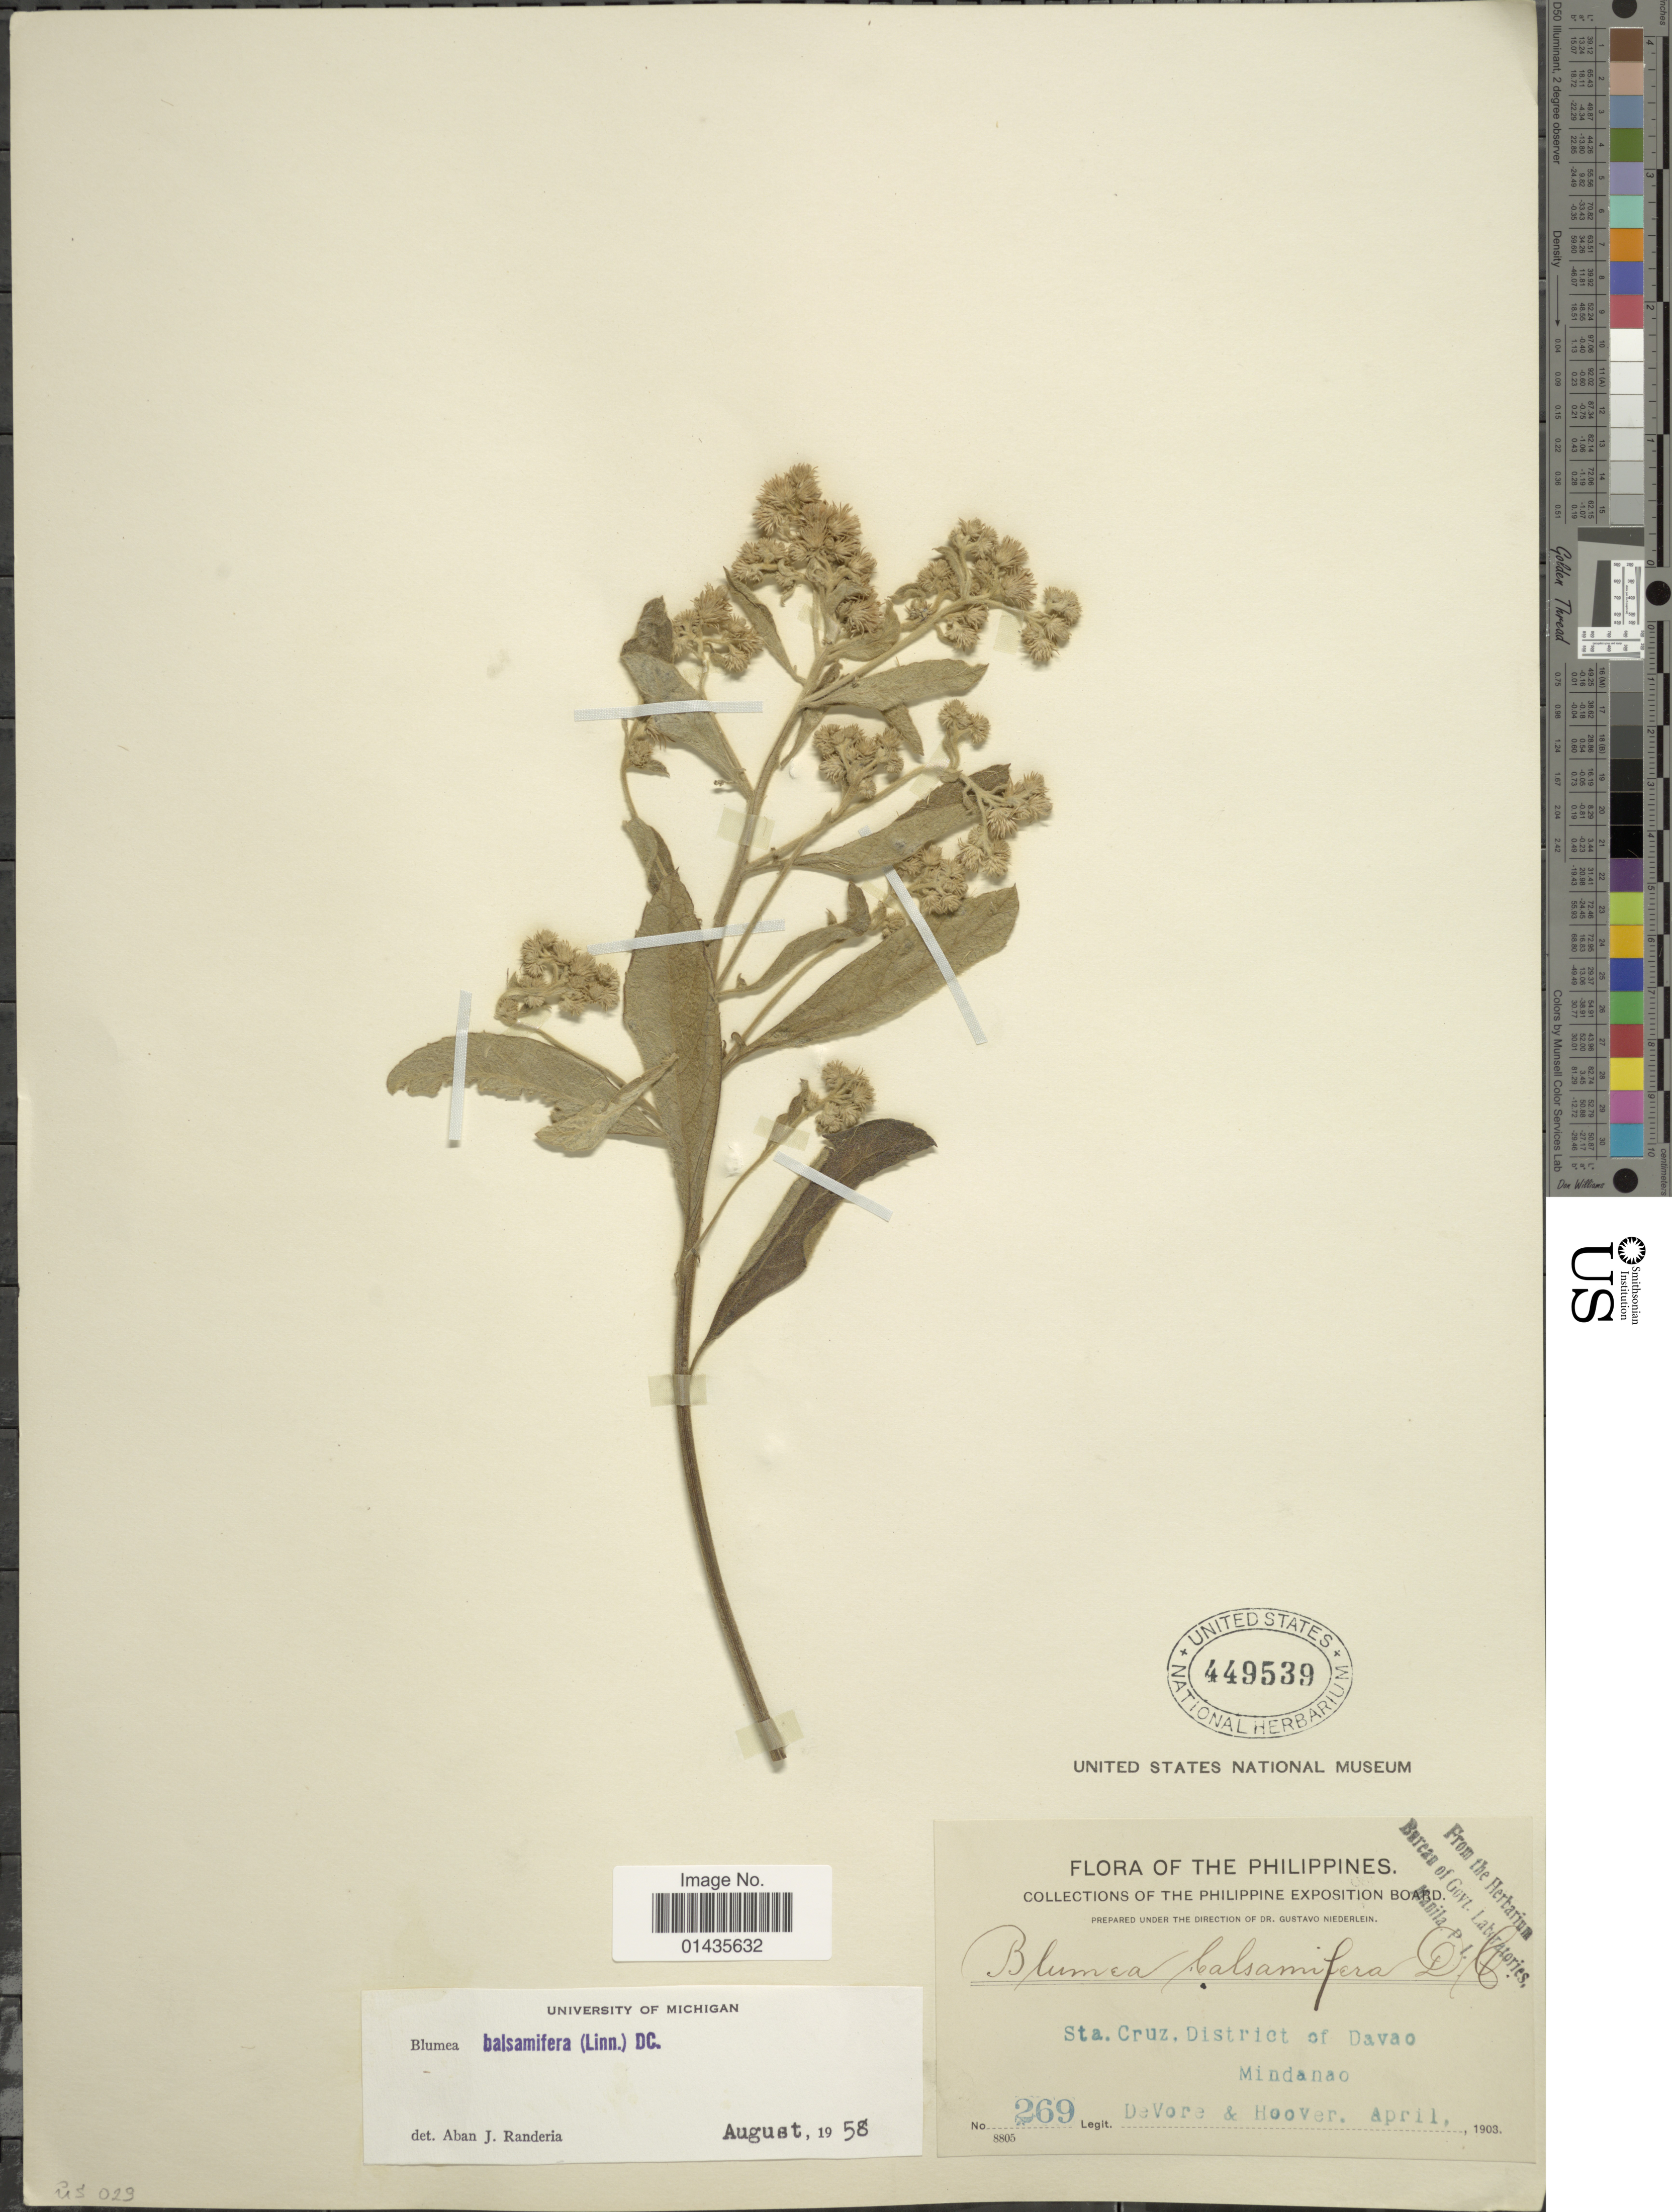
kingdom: Plantae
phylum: Tracheophyta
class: Magnoliopsida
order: Asterales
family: Asteraceae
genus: Blumea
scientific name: Blumea balsamifera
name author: (L.) DC.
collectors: B. F. DeVore & -- Hoover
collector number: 269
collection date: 1903-04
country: Philippines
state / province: Davao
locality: Sta. Cruz. District of Davao, Mindanao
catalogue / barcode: US 449539